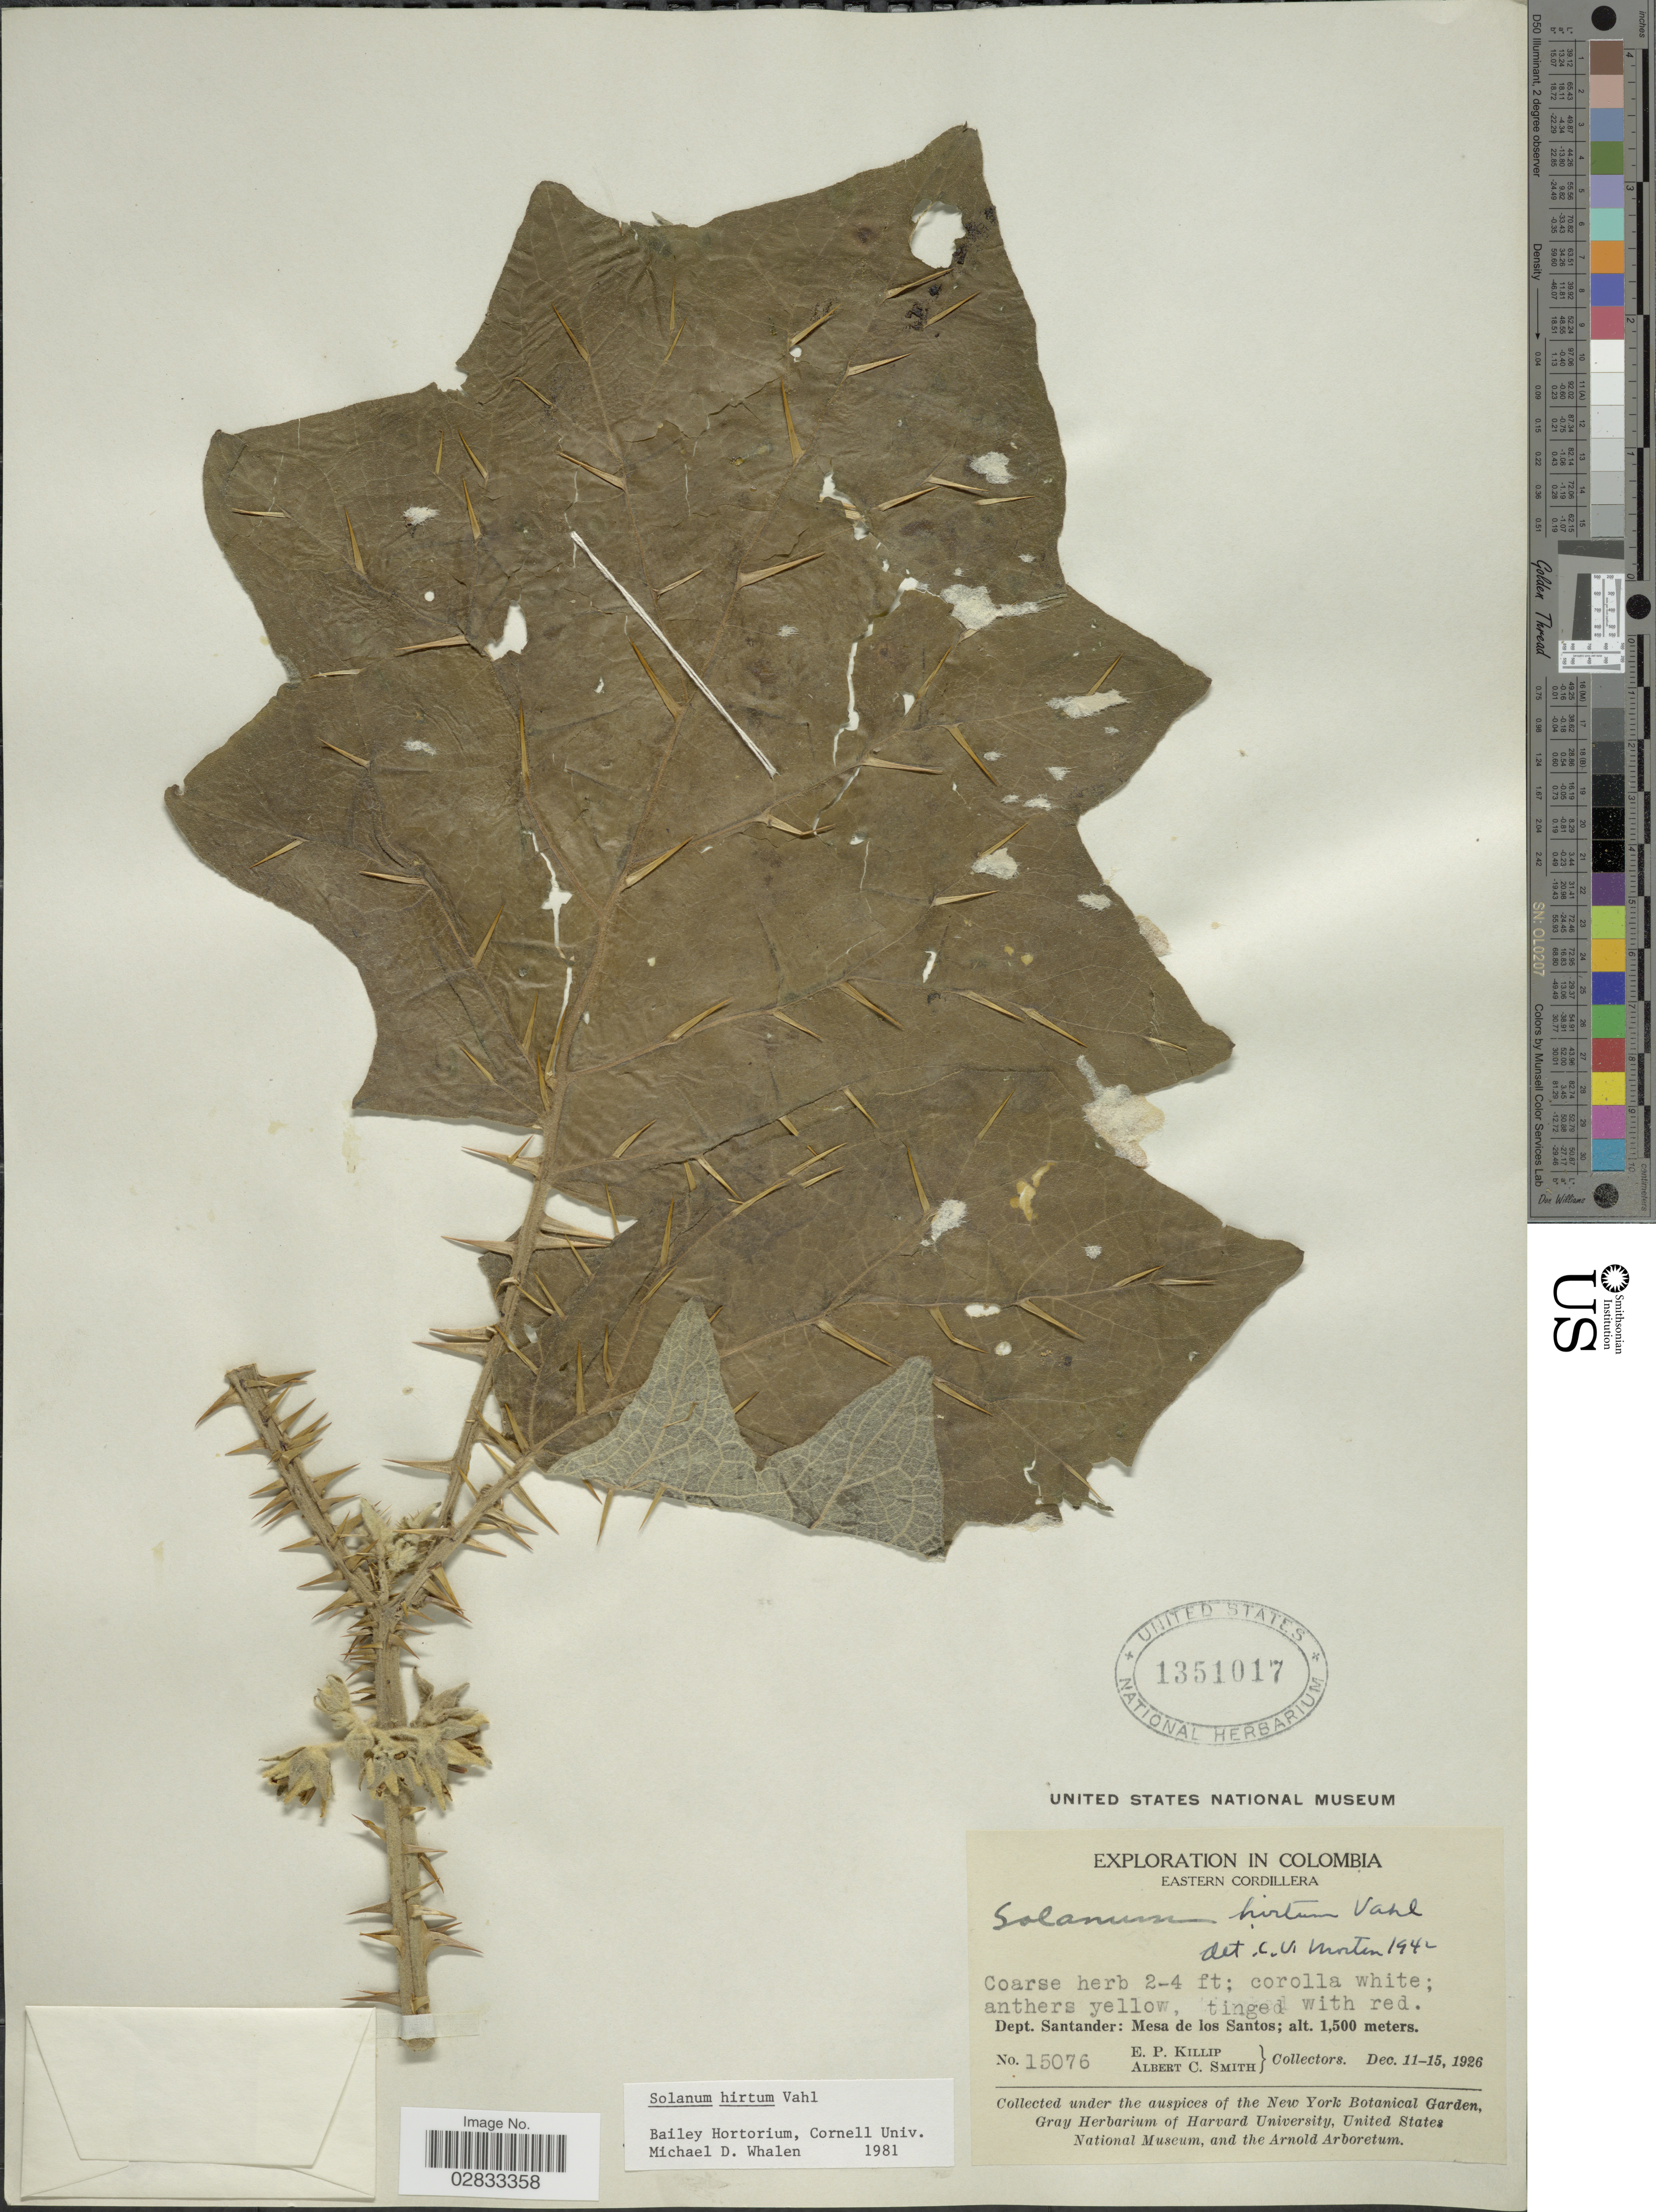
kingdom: Plantae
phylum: Tracheophyta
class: Magnoliopsida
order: Solanales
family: Solanaceae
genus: Solanum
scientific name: Solanum hirtum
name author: Vahl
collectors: E. P. Killip & A. C. Smith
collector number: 15076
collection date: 1926-12-11/1926-12-15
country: Colombia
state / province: Santander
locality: Eastern Cordillera, Dept. Santander: Mesa de los Santos.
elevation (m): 1500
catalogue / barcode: US 1351017